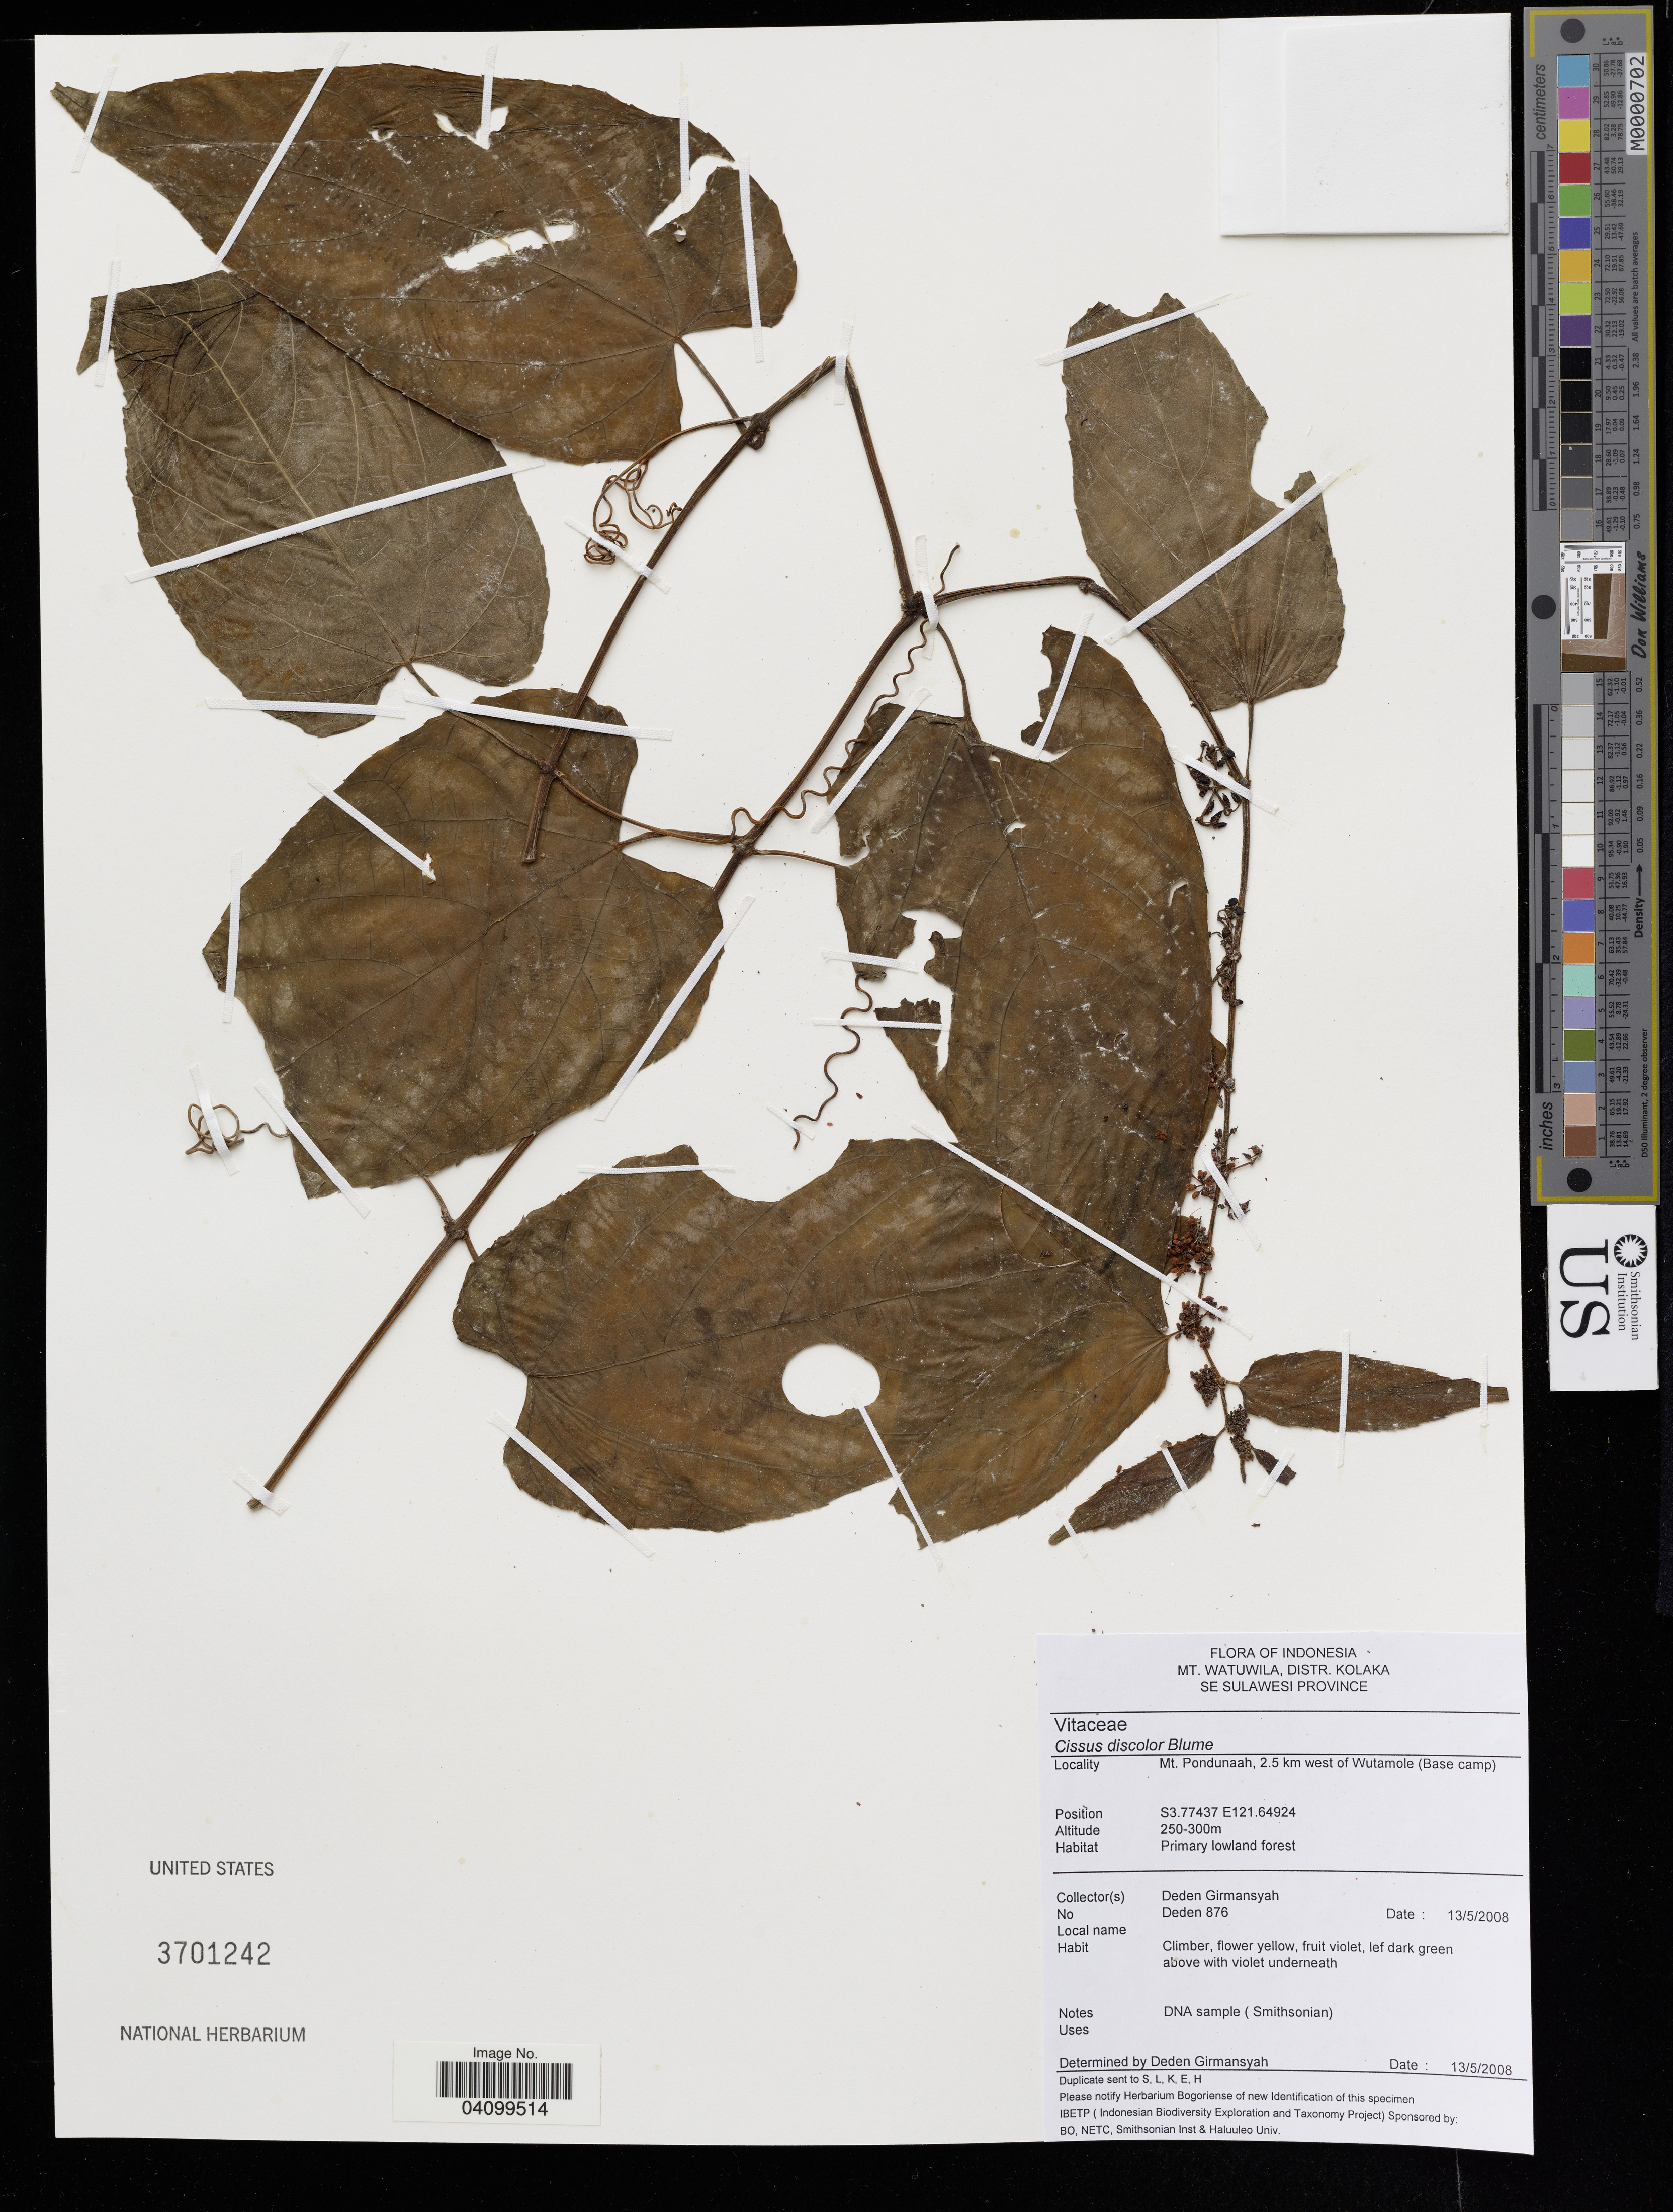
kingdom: Plantae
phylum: Tracheophyta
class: Magnoliopsida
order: Vitales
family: Vitaceae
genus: Cissus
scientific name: Cissus discolor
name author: Blume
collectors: G. Deden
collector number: Deden 876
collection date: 2008-05-13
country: Indonesia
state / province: Sulawesi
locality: Mt. Watuwila, Distr. Kolaka. SE Sulawesi Province. Mt. Pondunaah, 2.5 km west of Wutamole (Base camp).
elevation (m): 250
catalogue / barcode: US 3701242